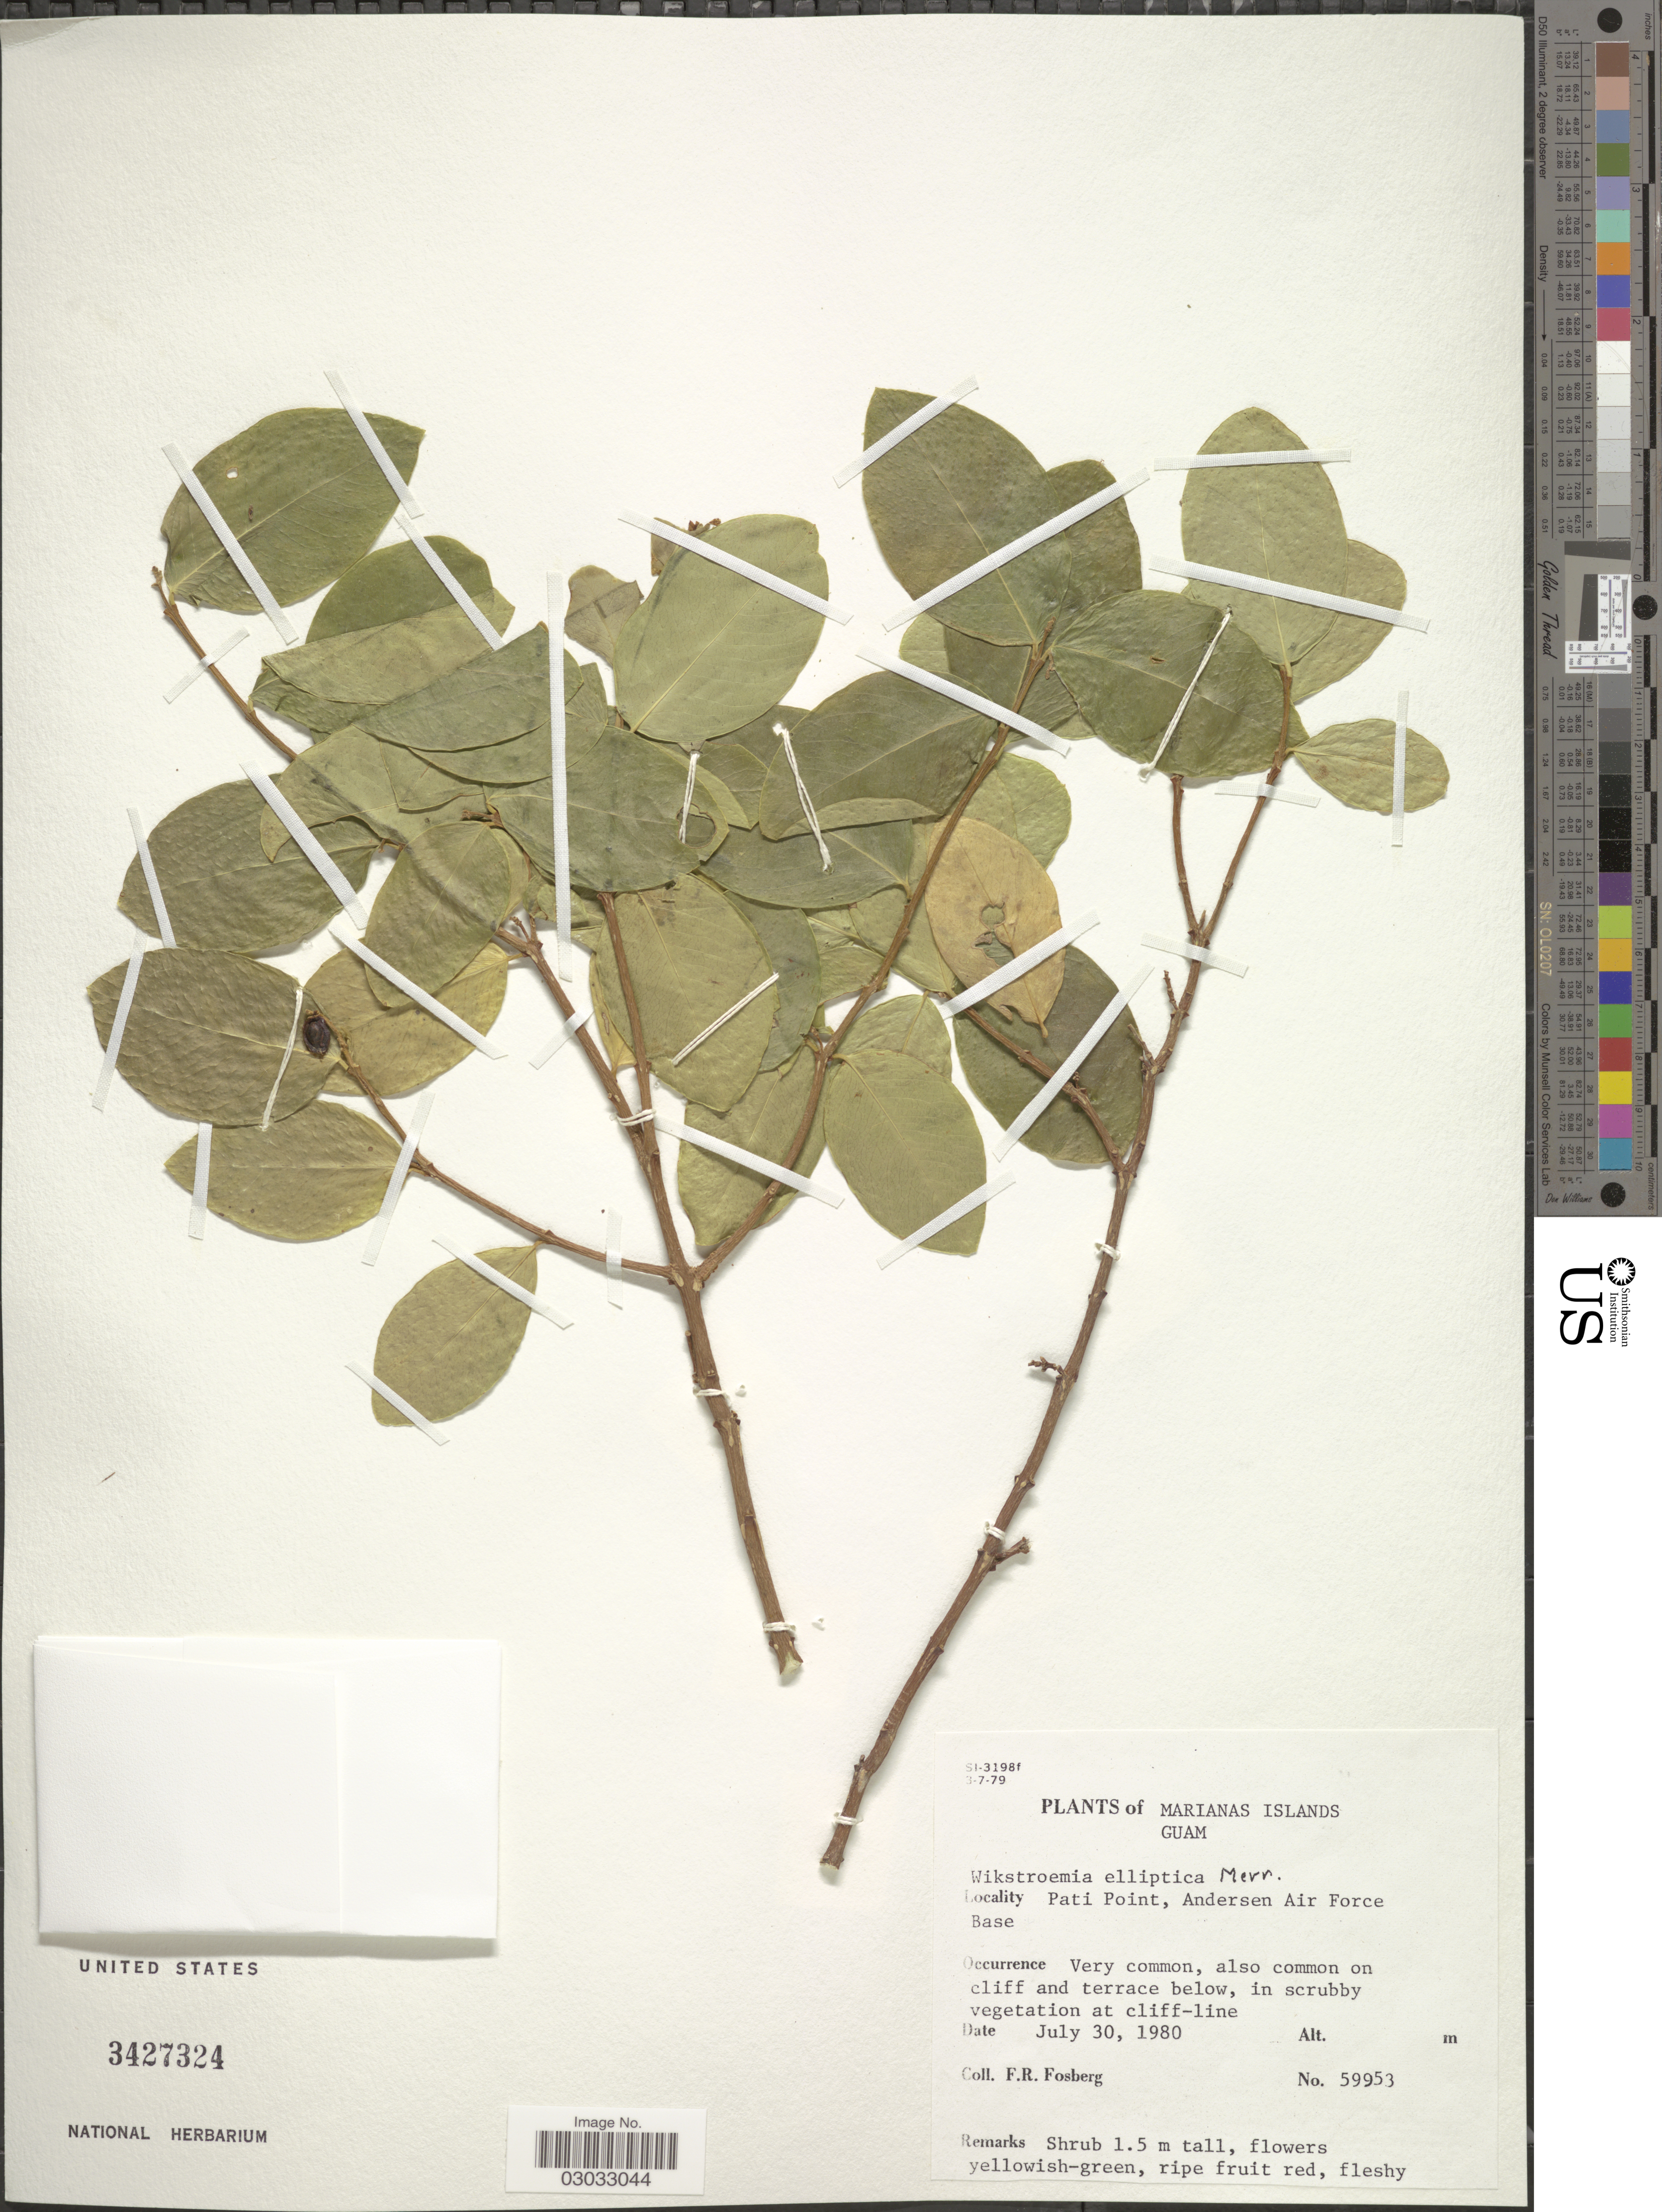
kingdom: Plantae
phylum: Tracheophyta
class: Magnoliopsida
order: Malvales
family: Thymelaeaceae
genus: Wikstroemia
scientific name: Wikstroemia elliptica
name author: Merr.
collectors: F. R. Fosberg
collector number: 59953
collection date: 1980-07-30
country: Guam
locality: Marianas Islands, Guam, Pati Point, Andersen Air Force Base.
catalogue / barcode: US 3427324